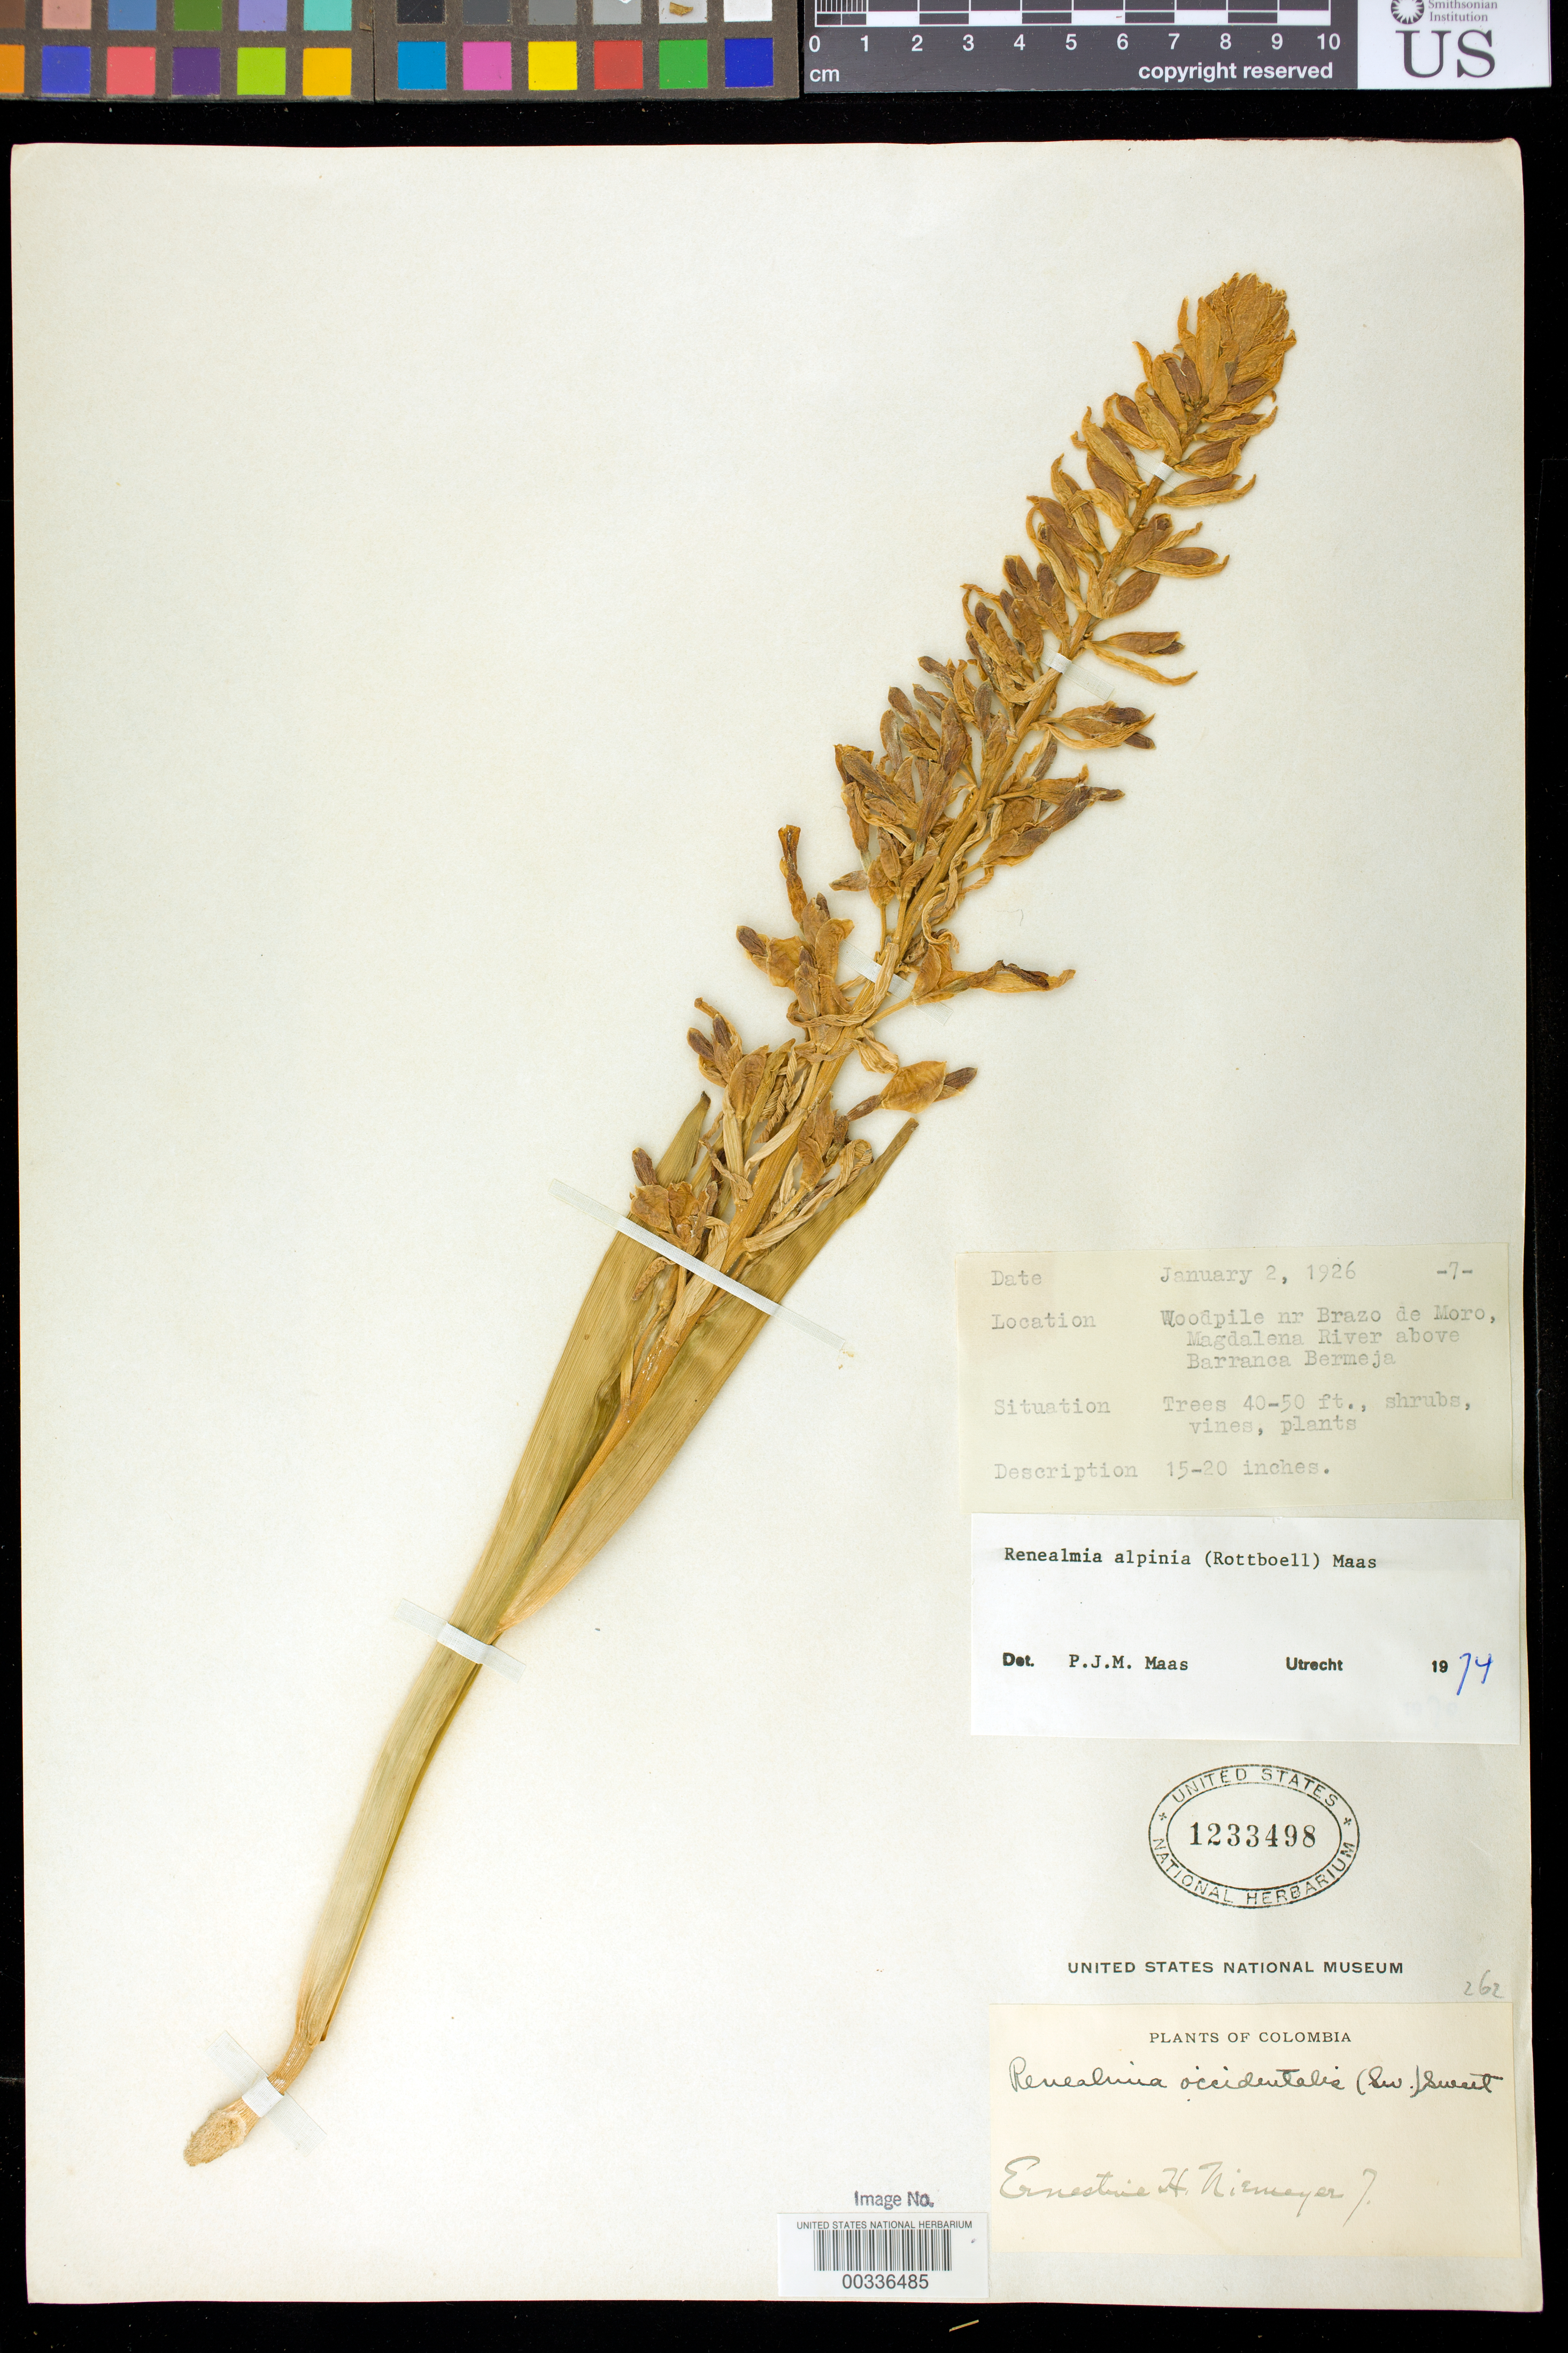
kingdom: Plantae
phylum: Tracheophyta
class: Liliopsida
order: Zingiberales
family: Zingiberaceae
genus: Renealmia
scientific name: Renealmia alpinia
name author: (Rottb.) Maas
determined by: Maas, Paul J. M.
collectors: E. H. Niemeyer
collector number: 7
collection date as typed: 02 Jan 1926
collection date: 1926-01-02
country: Colombia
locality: Woodpile near Brazo de Moro, Magdalena River above Barrancabermeja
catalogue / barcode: US 1233498